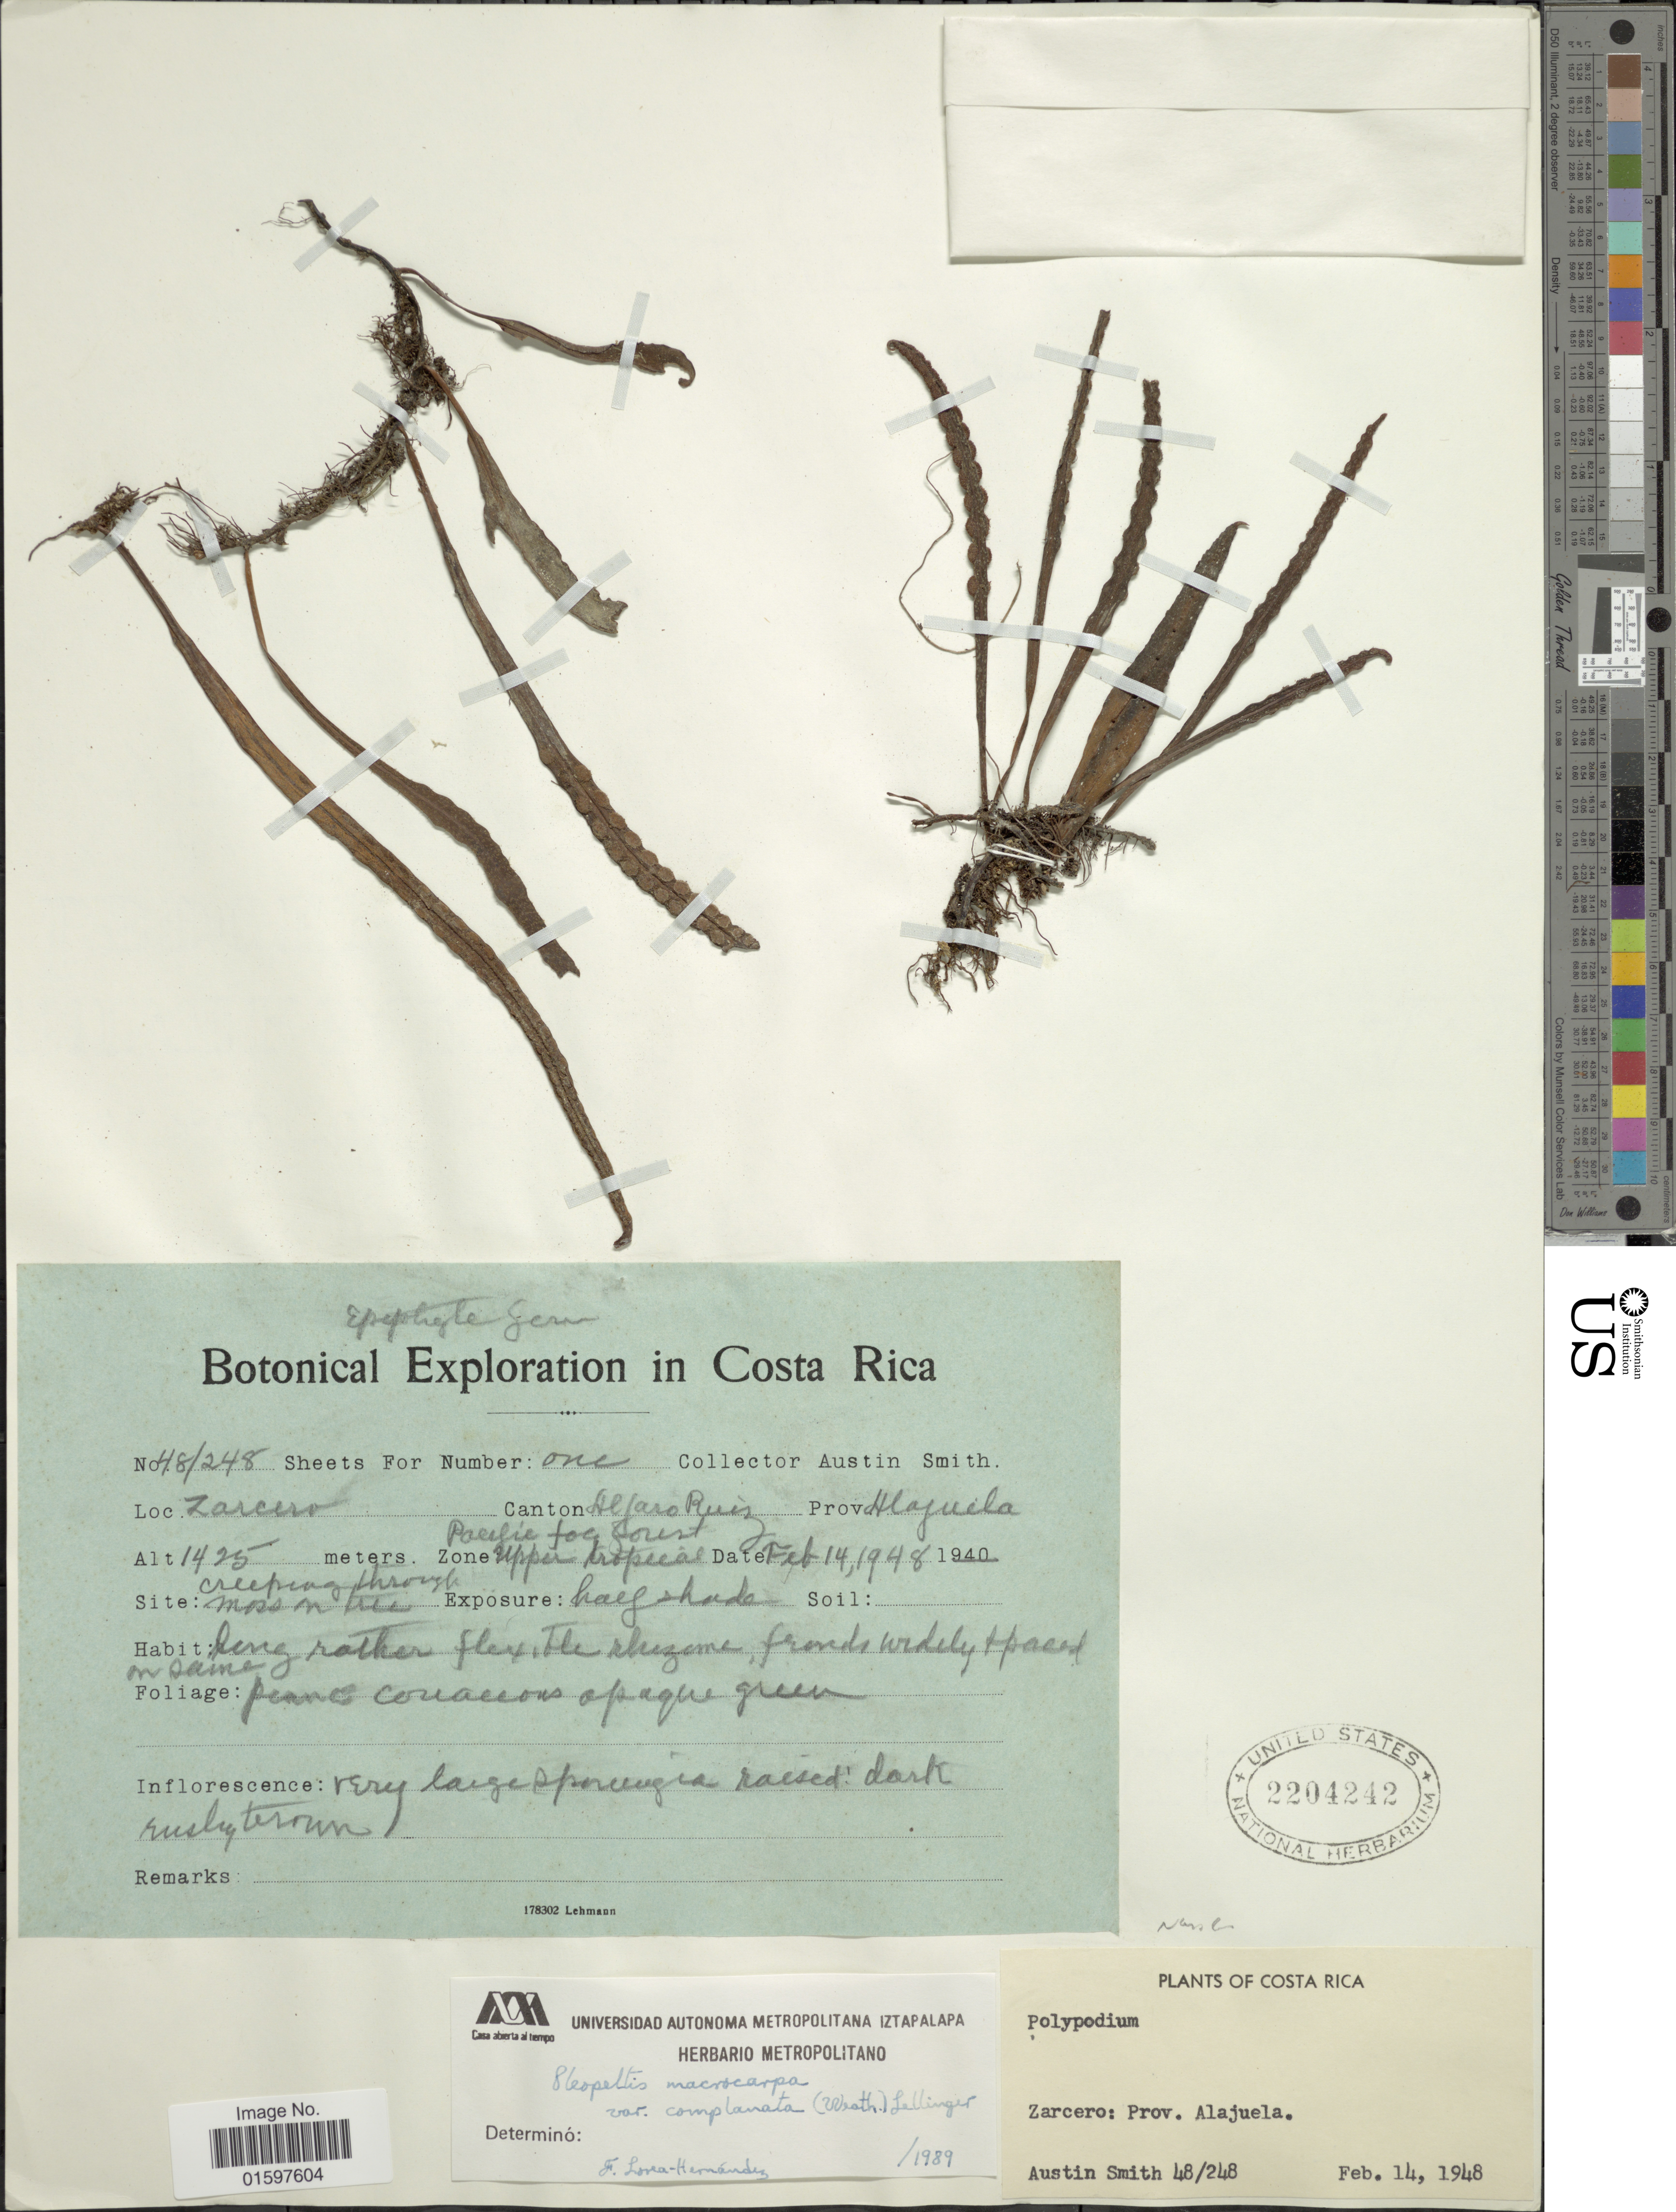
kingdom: Plantae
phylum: Tracheophyta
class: Polypodiopsida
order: Polypodiales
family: Polypodiaceae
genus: Pleopeltis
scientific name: Pleopeltis macrocarpa var. complanata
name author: (Weath.) Lellinger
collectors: Aust P. Smith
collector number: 48/248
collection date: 1948-02-14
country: Costa Rica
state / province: Alajuela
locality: Pacific fog forest, Zarcero, Alfaro Ruiz canton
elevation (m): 1425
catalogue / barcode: US 2204242